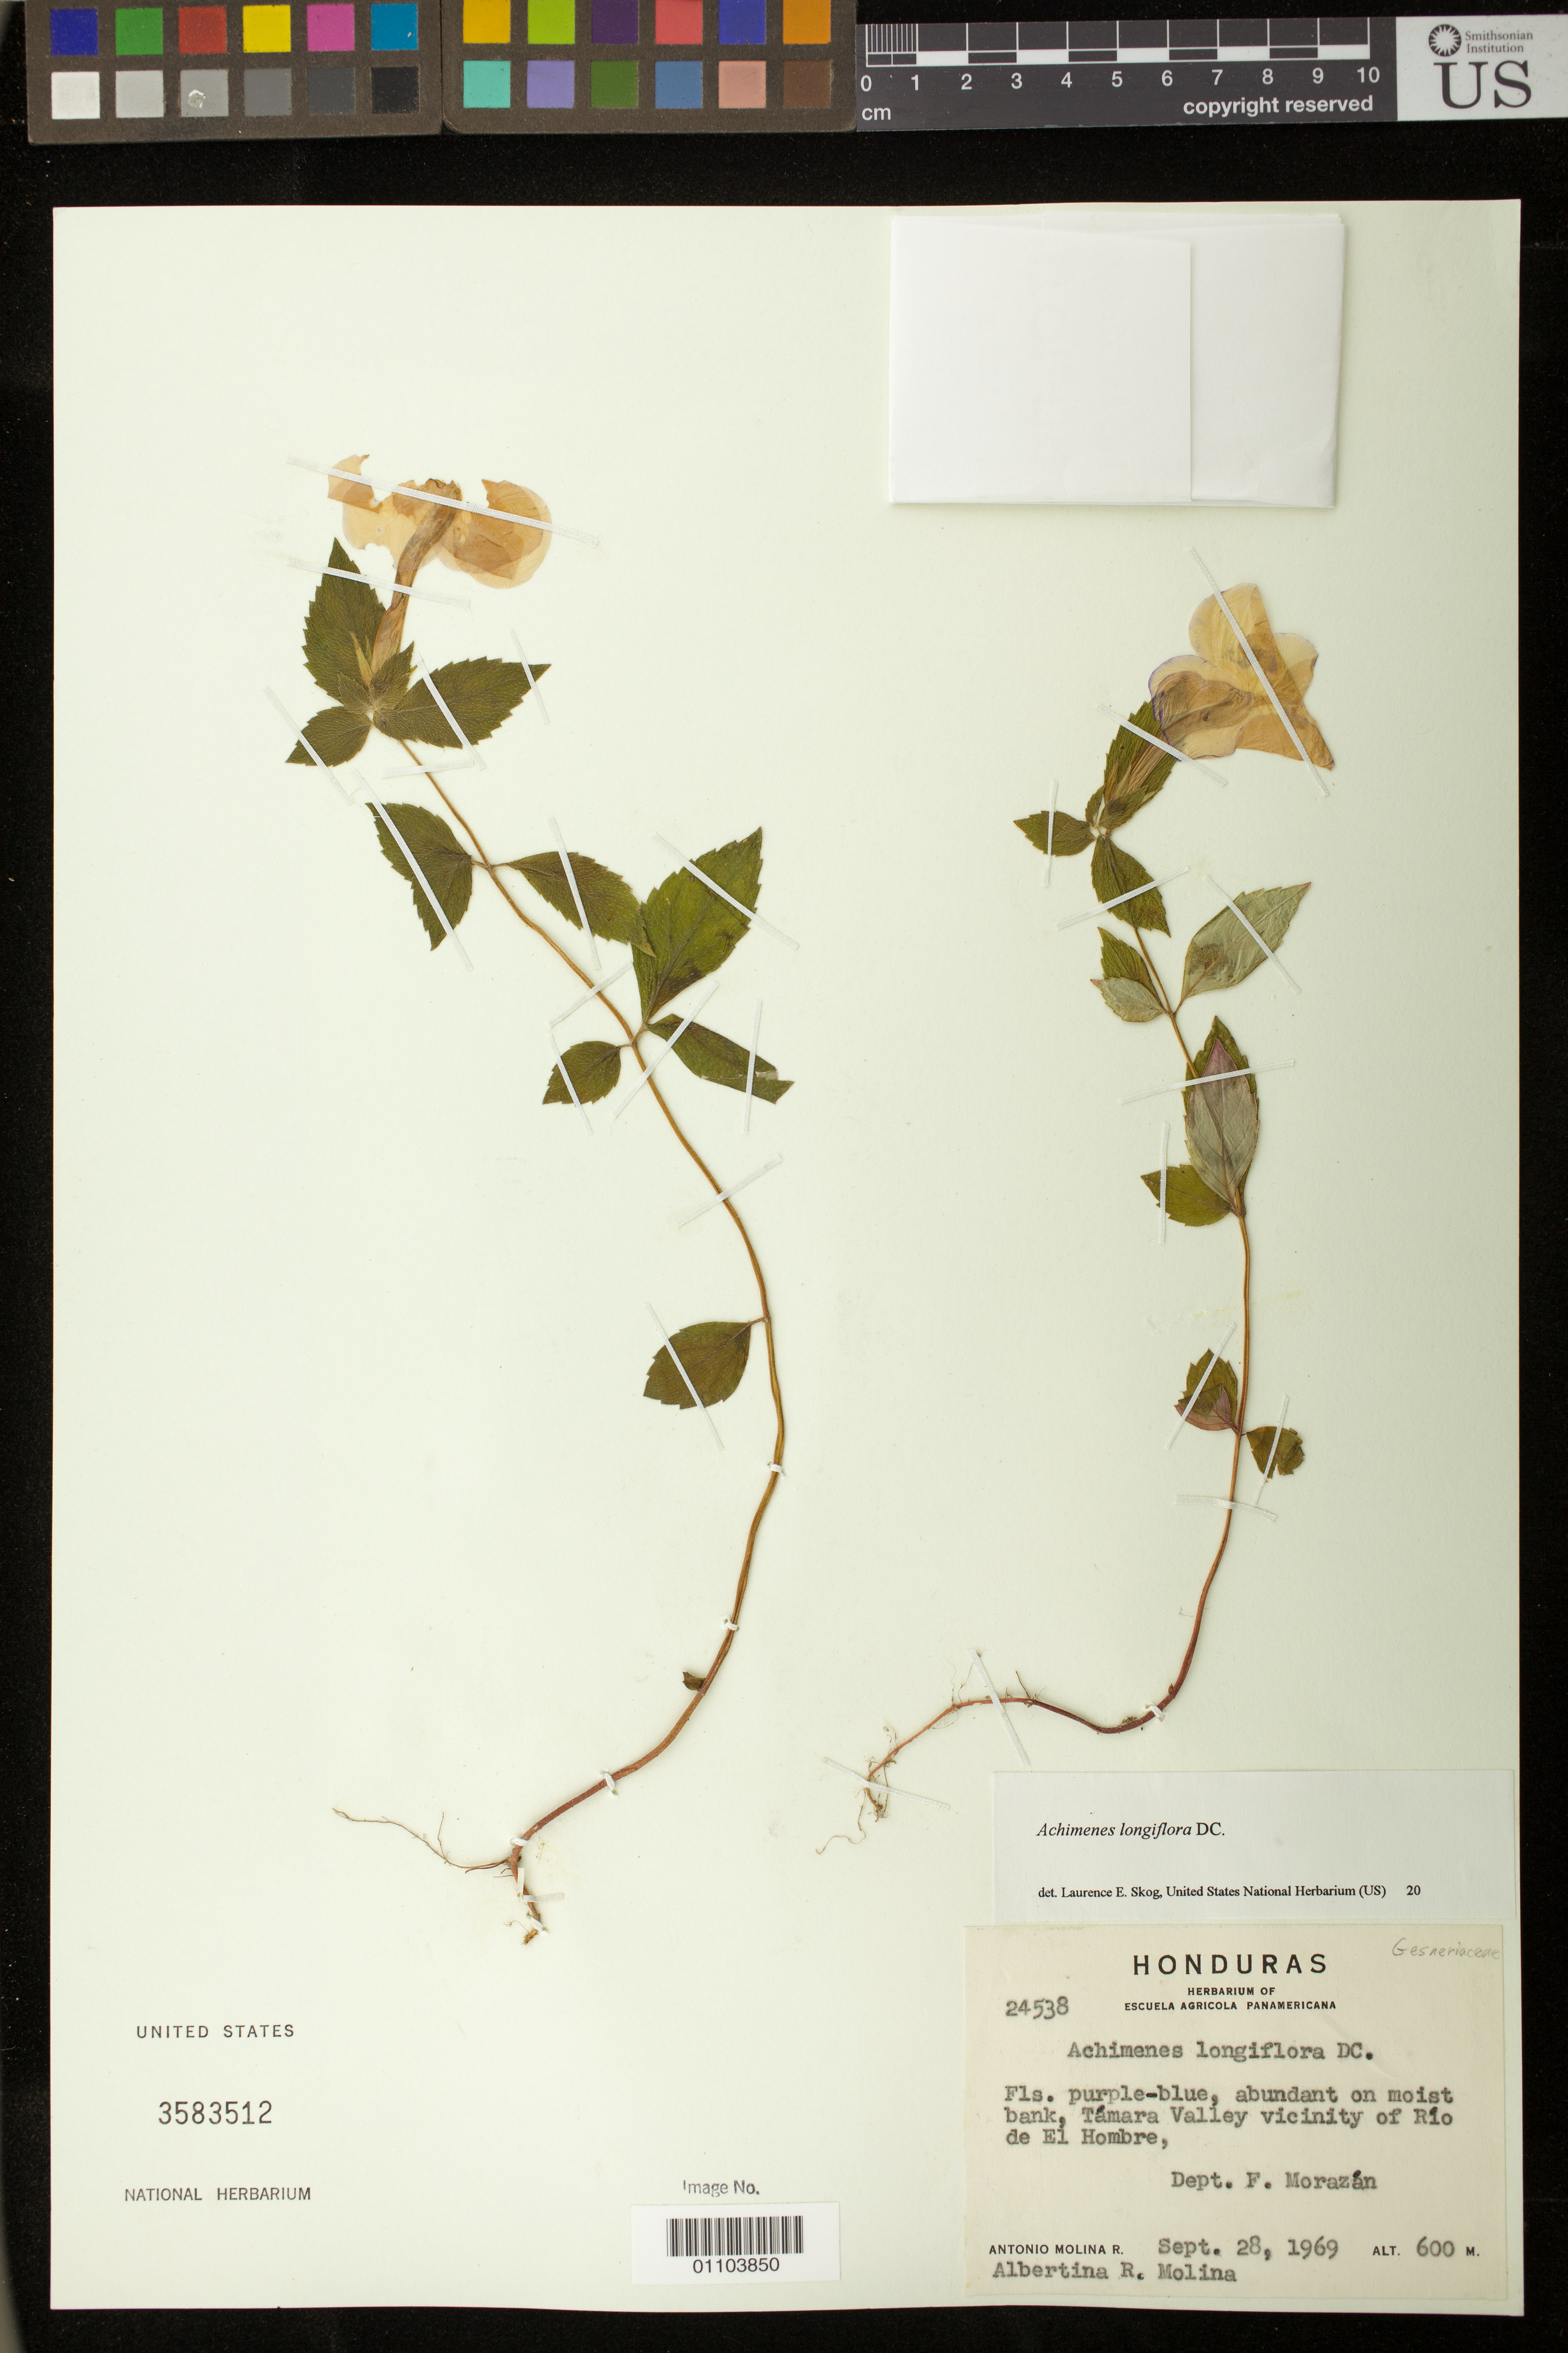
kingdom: Plantae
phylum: Tracheophyta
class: Magnoliopsida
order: Lamiales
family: Gesneriaceae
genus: Achimenes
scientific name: Achimenes longiflora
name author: DC.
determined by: Skog, Laurence E.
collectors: A. Molina R. & A. R. Molina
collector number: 24538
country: Honduras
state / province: Fco. Morazán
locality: Tamara Valley vicinity of Rio de El Hombre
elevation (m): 600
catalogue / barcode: US 3583512